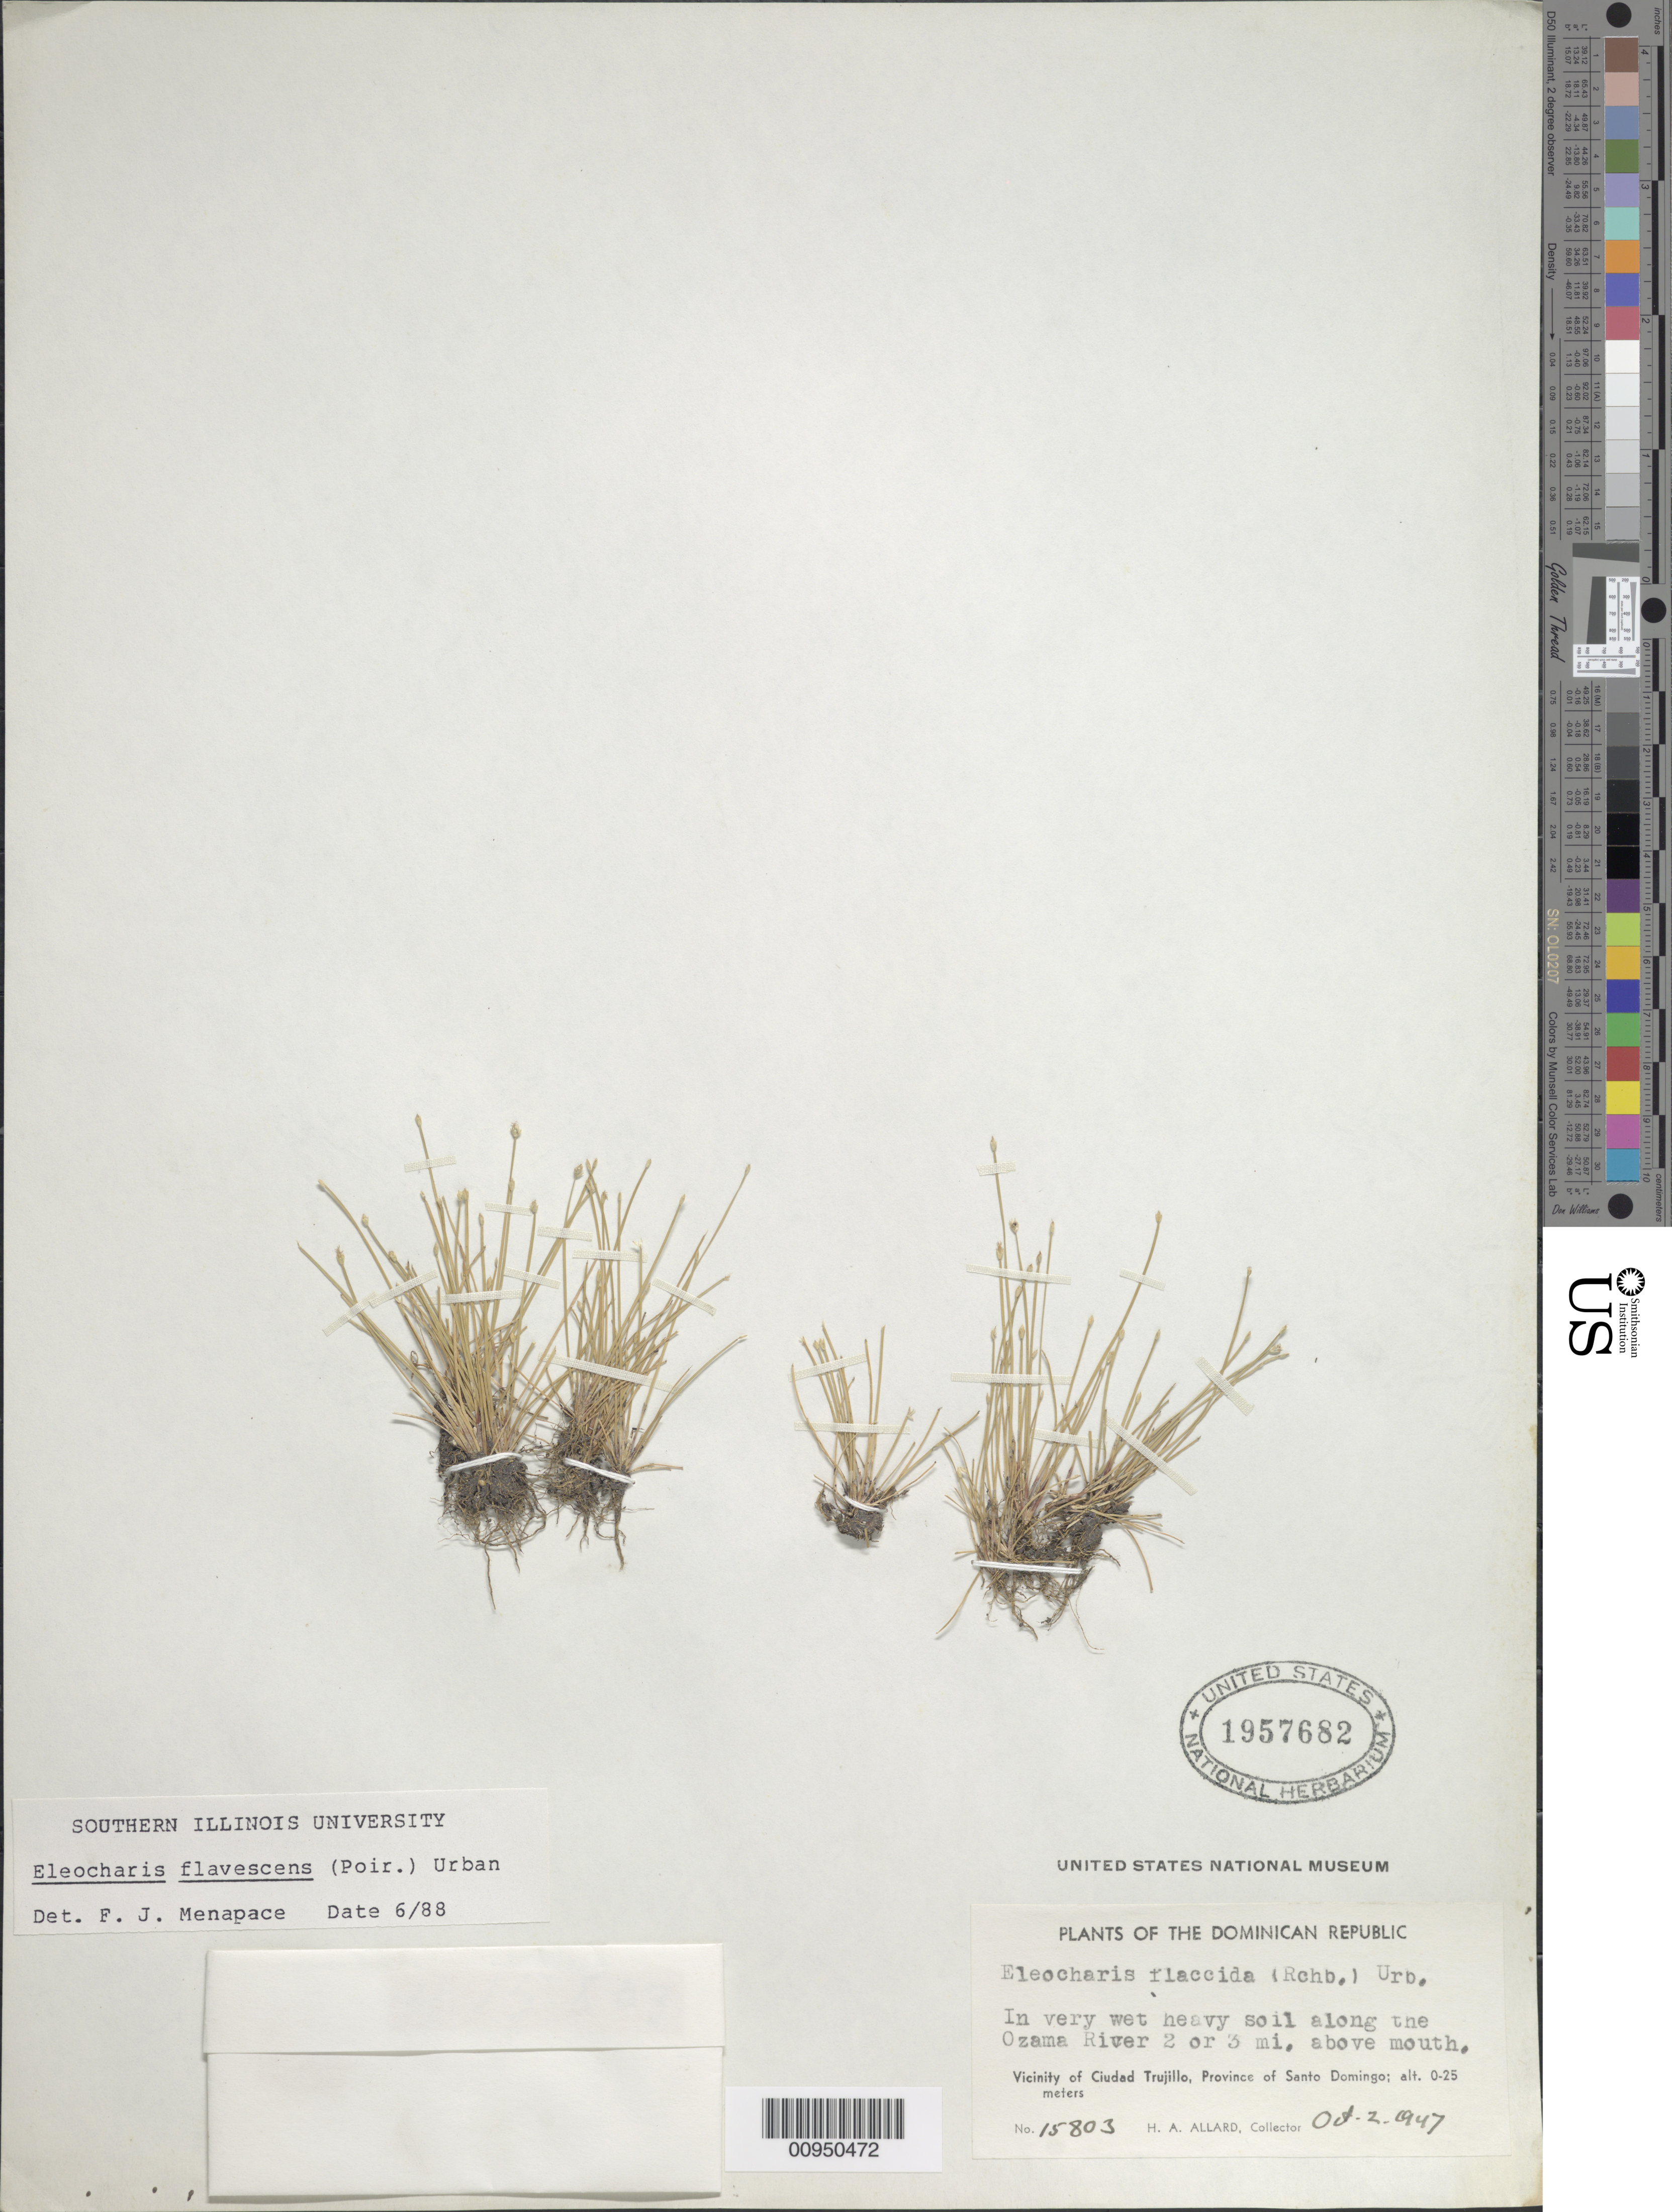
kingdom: Plantae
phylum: Tracheophyta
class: Liliopsida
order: Poales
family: Cyperaceae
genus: Eleocharis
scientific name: Eleocharis flavescens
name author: (Poir.) Urb.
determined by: Menapace, F. J.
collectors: H. A. Allard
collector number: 15803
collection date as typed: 02 Oct 1947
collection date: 1947-10-02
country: Dominican Republic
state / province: Santo Domingo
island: Hispaniola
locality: Vicinity of Ciudad Trujillo, along the Ozama River, 2 or 3 miles above mouth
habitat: In very wet heavey soil along river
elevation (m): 0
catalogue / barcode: US 1957682